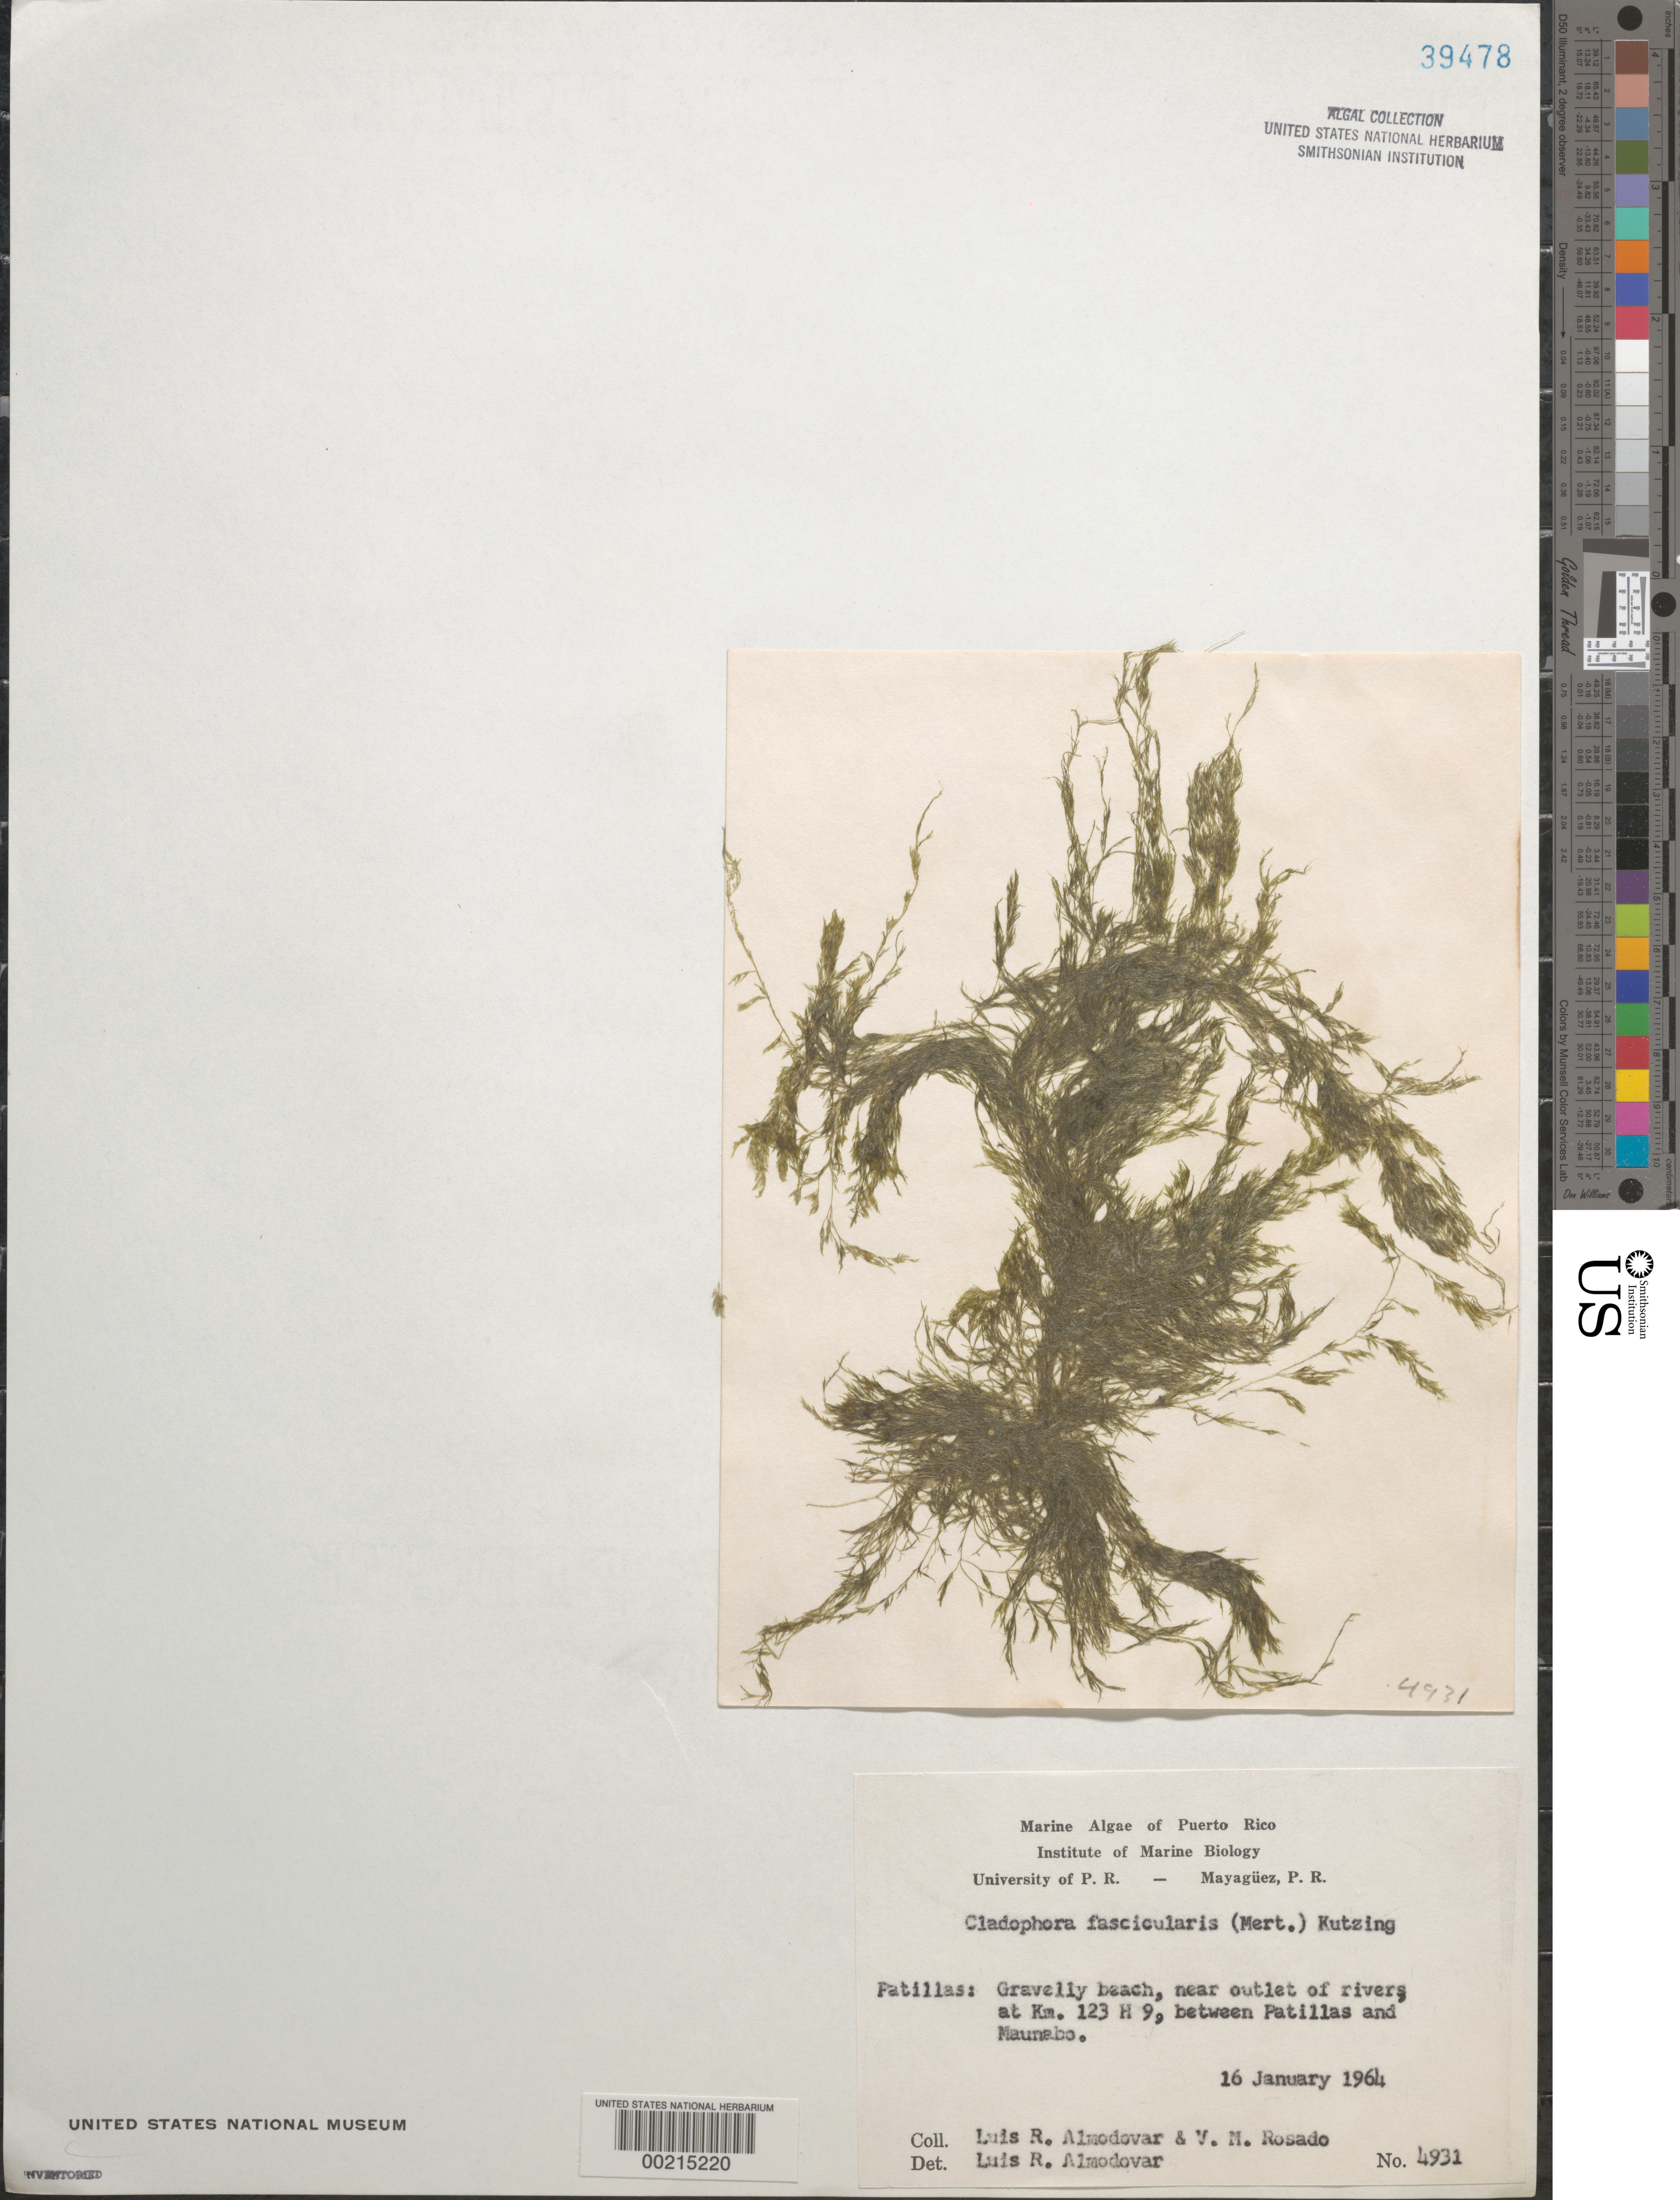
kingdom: Plantae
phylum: Chlorophyta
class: Ulvophyceae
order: Bryopsidales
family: Caulerpaceae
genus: Caulerpa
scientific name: Caulerpa chemnitzia var. vanbossae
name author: (Setch. & N.L. Gardner) Fern.-Garcia & Riosm.-Rod.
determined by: Algae name updating Project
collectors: L. Almodovar & V. Rosado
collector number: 4931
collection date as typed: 16 Jan 1964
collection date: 1964-01-16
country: Puerto Rico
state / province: Patillas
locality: Between Patillas and Maunabo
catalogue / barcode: US 39478